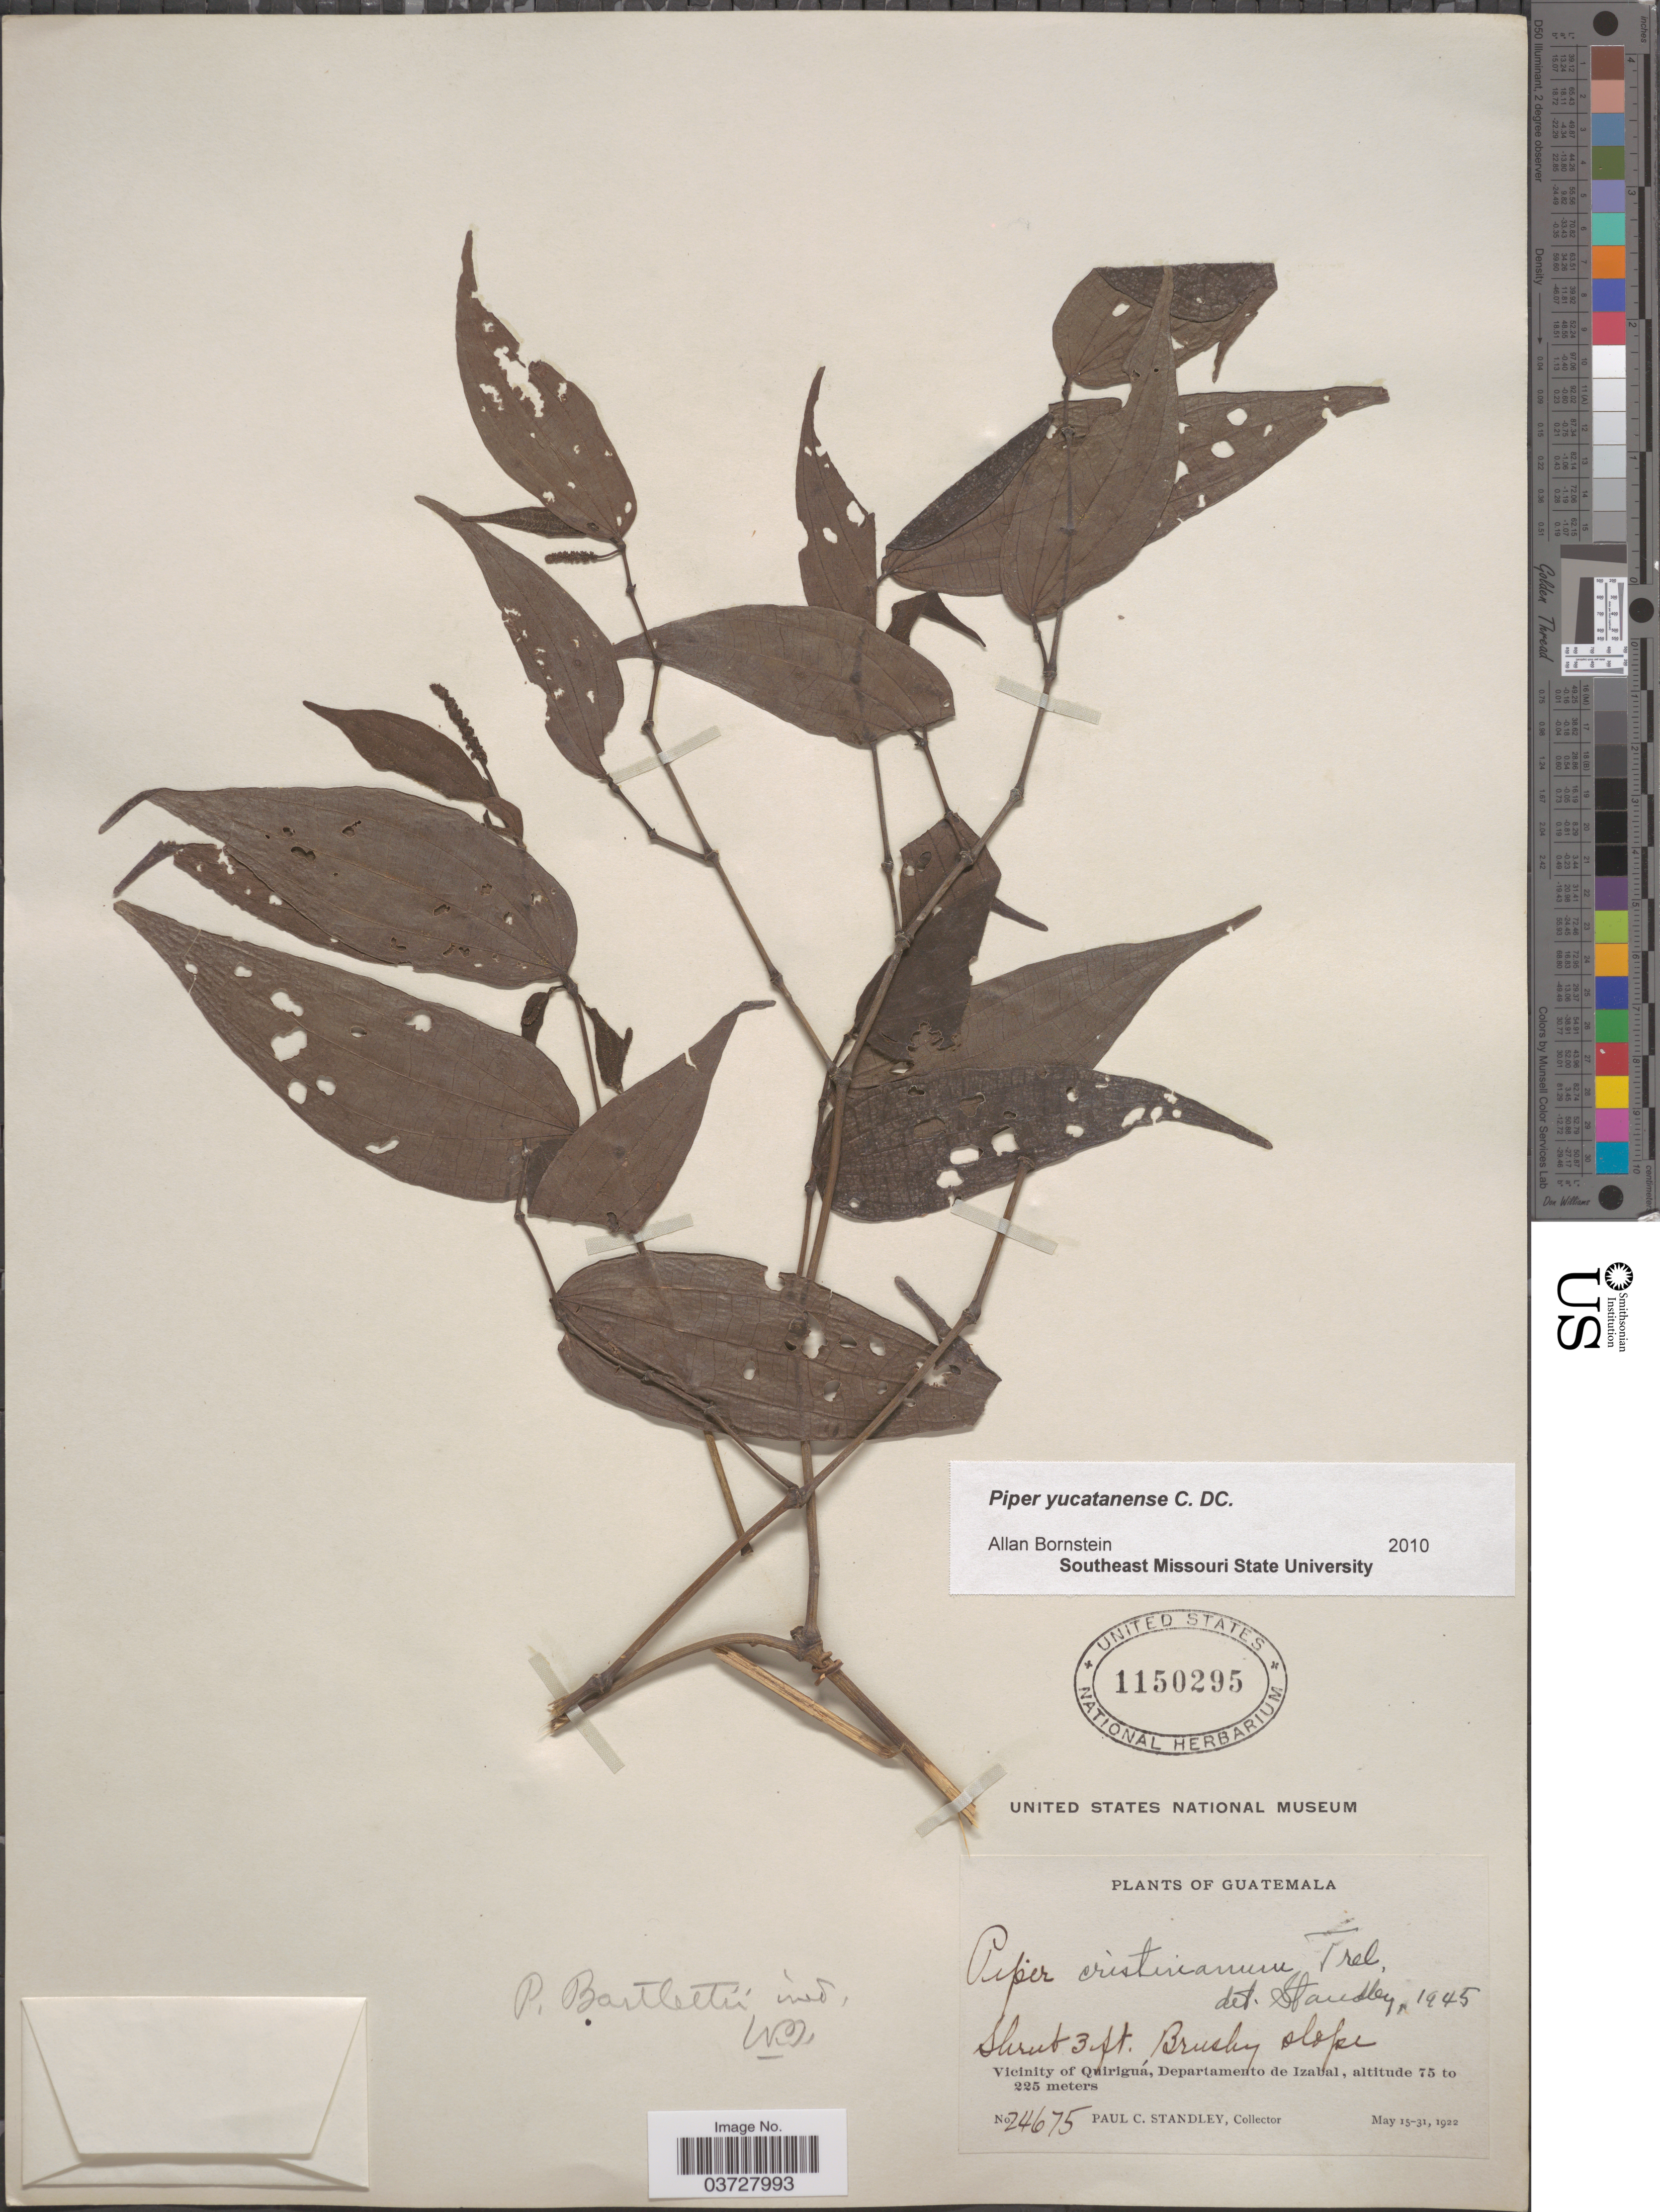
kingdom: Plantae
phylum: Tracheophyta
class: Magnoliopsida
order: Piperales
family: Piperaceae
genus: Piper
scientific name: Piper yucatanense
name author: DC.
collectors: P. C. Standley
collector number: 24675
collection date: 1922-05-15/1922-05-31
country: Guatemala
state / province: Izabal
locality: Vicinity of Quiriguá, Departamento de Izabal.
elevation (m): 75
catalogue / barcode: US 1150295